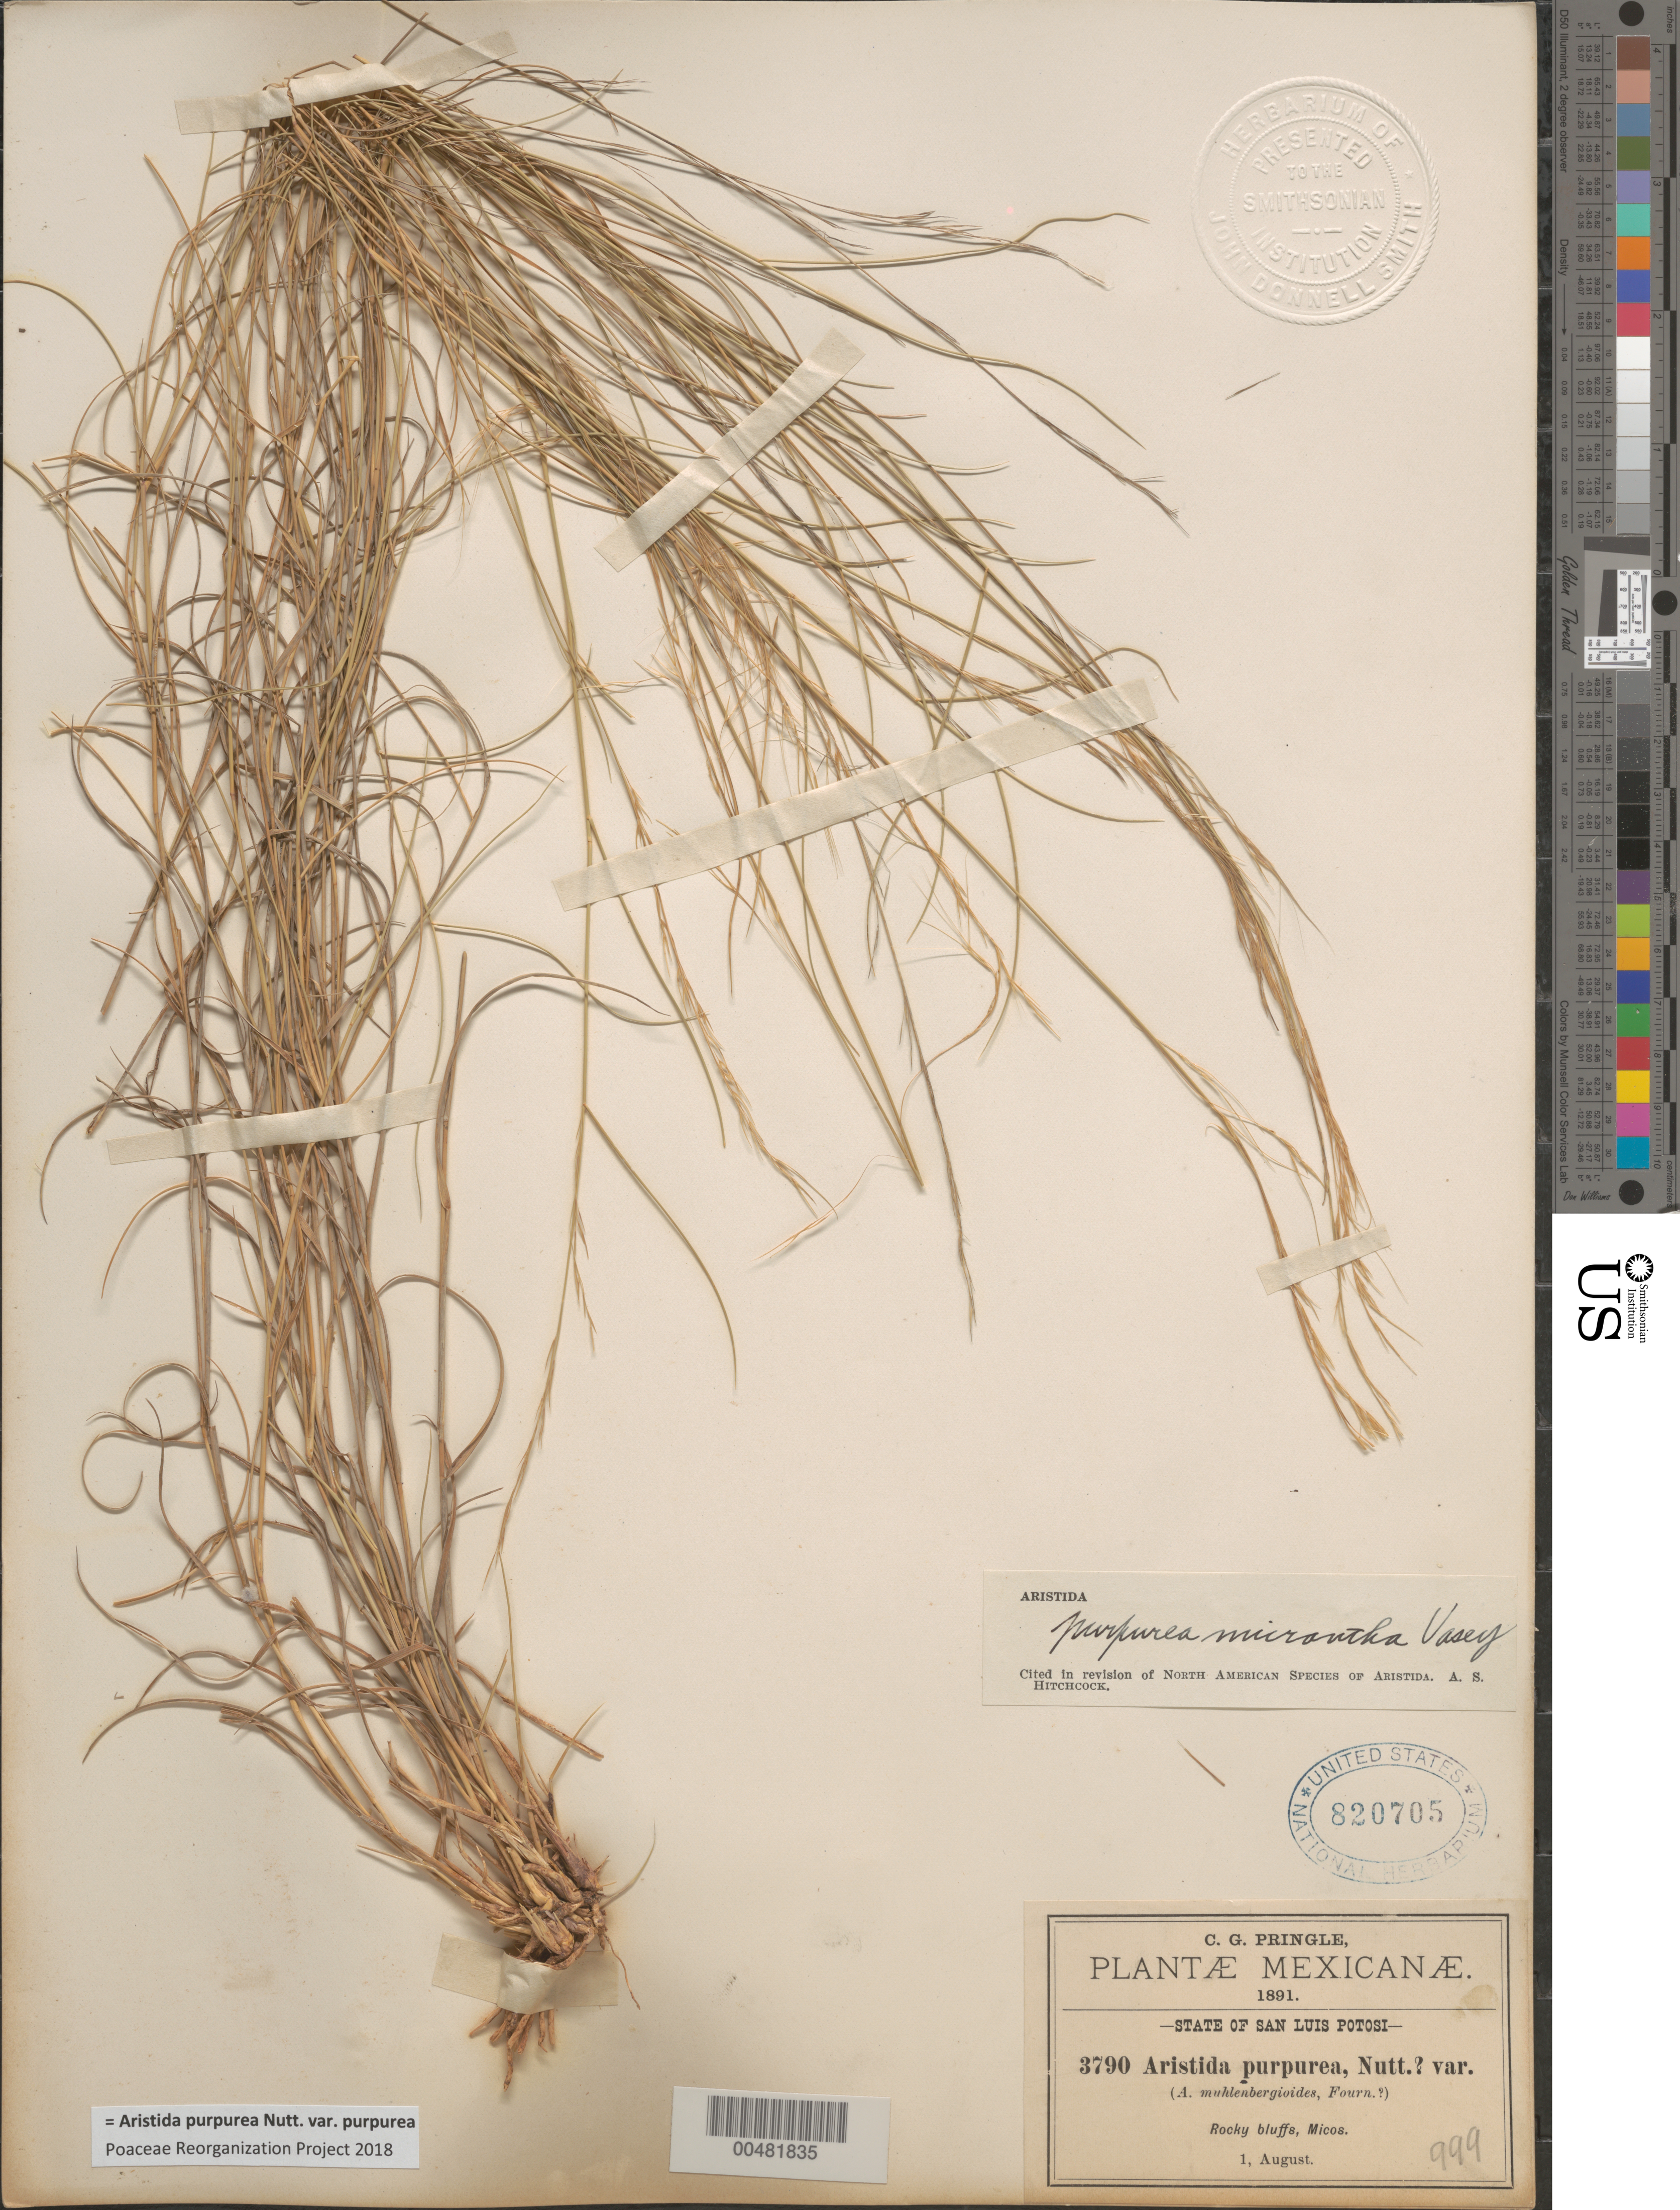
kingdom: Plantae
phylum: Tracheophyta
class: Liliopsida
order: Poales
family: Poaceae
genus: Aristida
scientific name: Aristida purpurea var. purpurea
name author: Nutt.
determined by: Poaceae Reorganization Project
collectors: C. G. Pringle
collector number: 3790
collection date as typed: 1 Aug 1891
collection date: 1891-08-01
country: Mexico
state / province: San Luis Potosi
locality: Rocky bluffs, Micos.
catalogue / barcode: US 820705